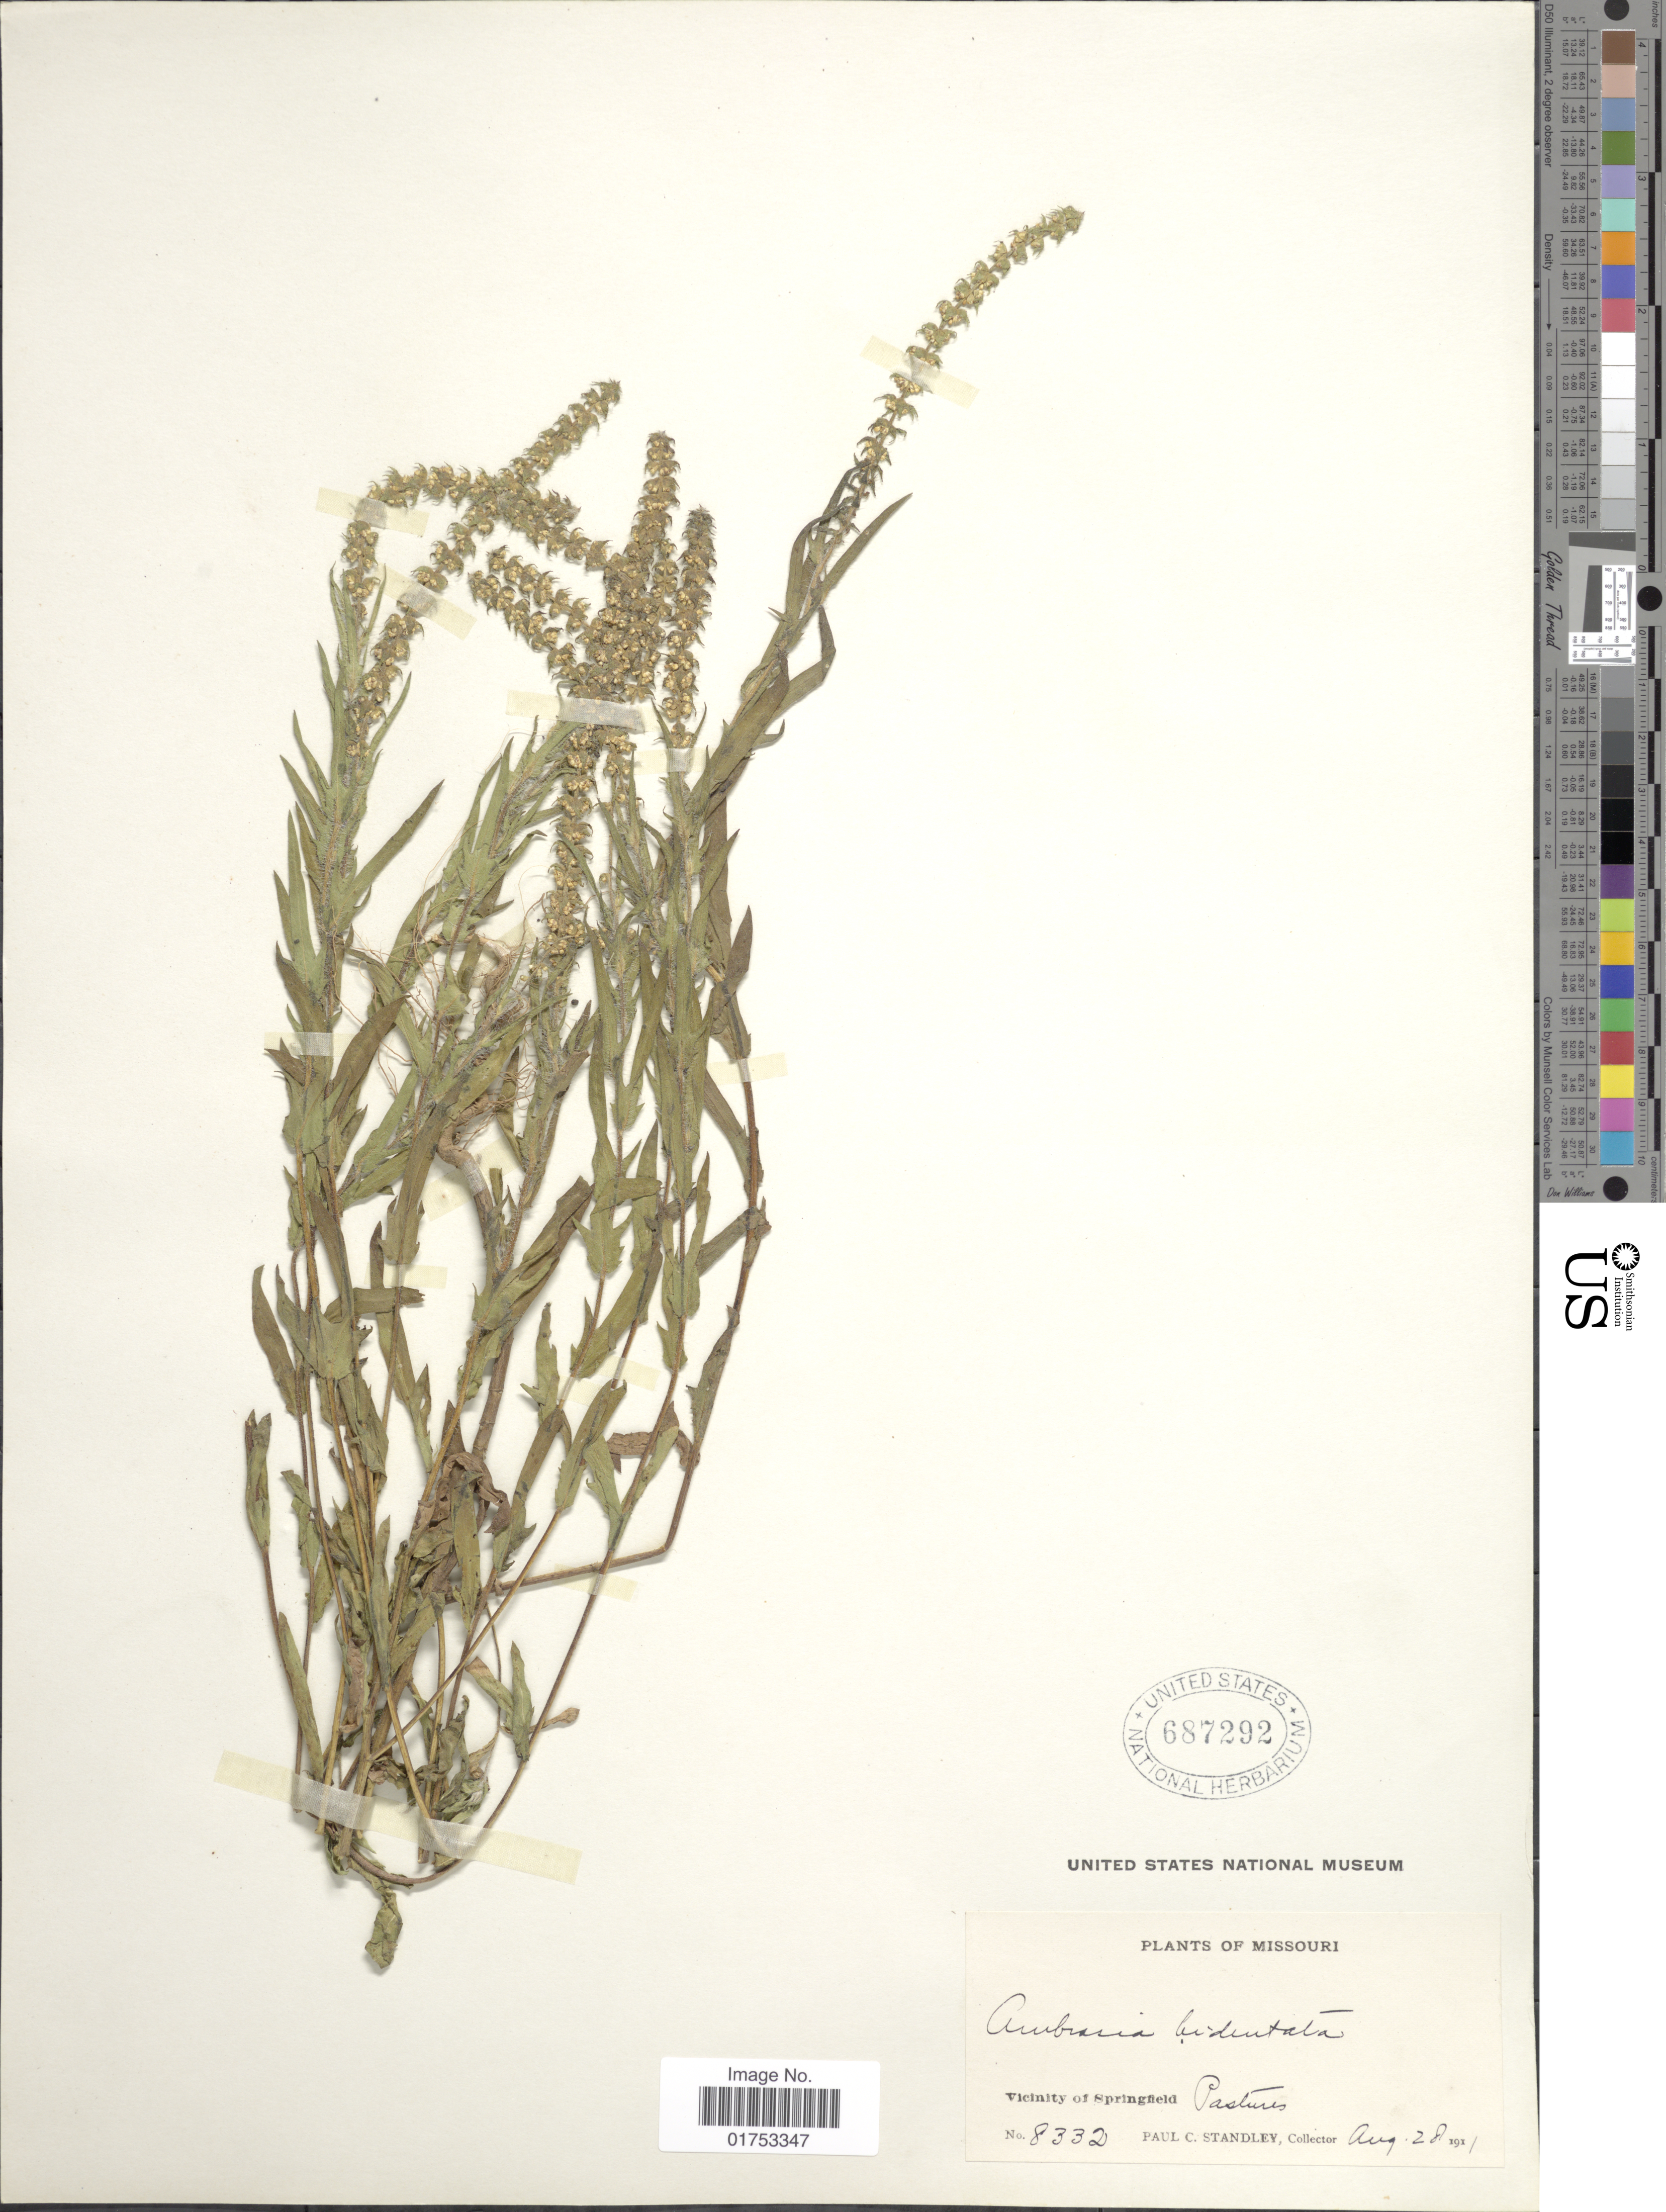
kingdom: Plantae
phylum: Tracheophyta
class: Magnoliopsida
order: Asterales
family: Asteraceae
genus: Ambrosia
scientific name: Ambrosia bidentata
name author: Michx.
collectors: P. C. Standley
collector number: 8332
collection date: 1911-08-28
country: United States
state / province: Missouri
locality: Vicinity of Springfield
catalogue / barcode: US 687292